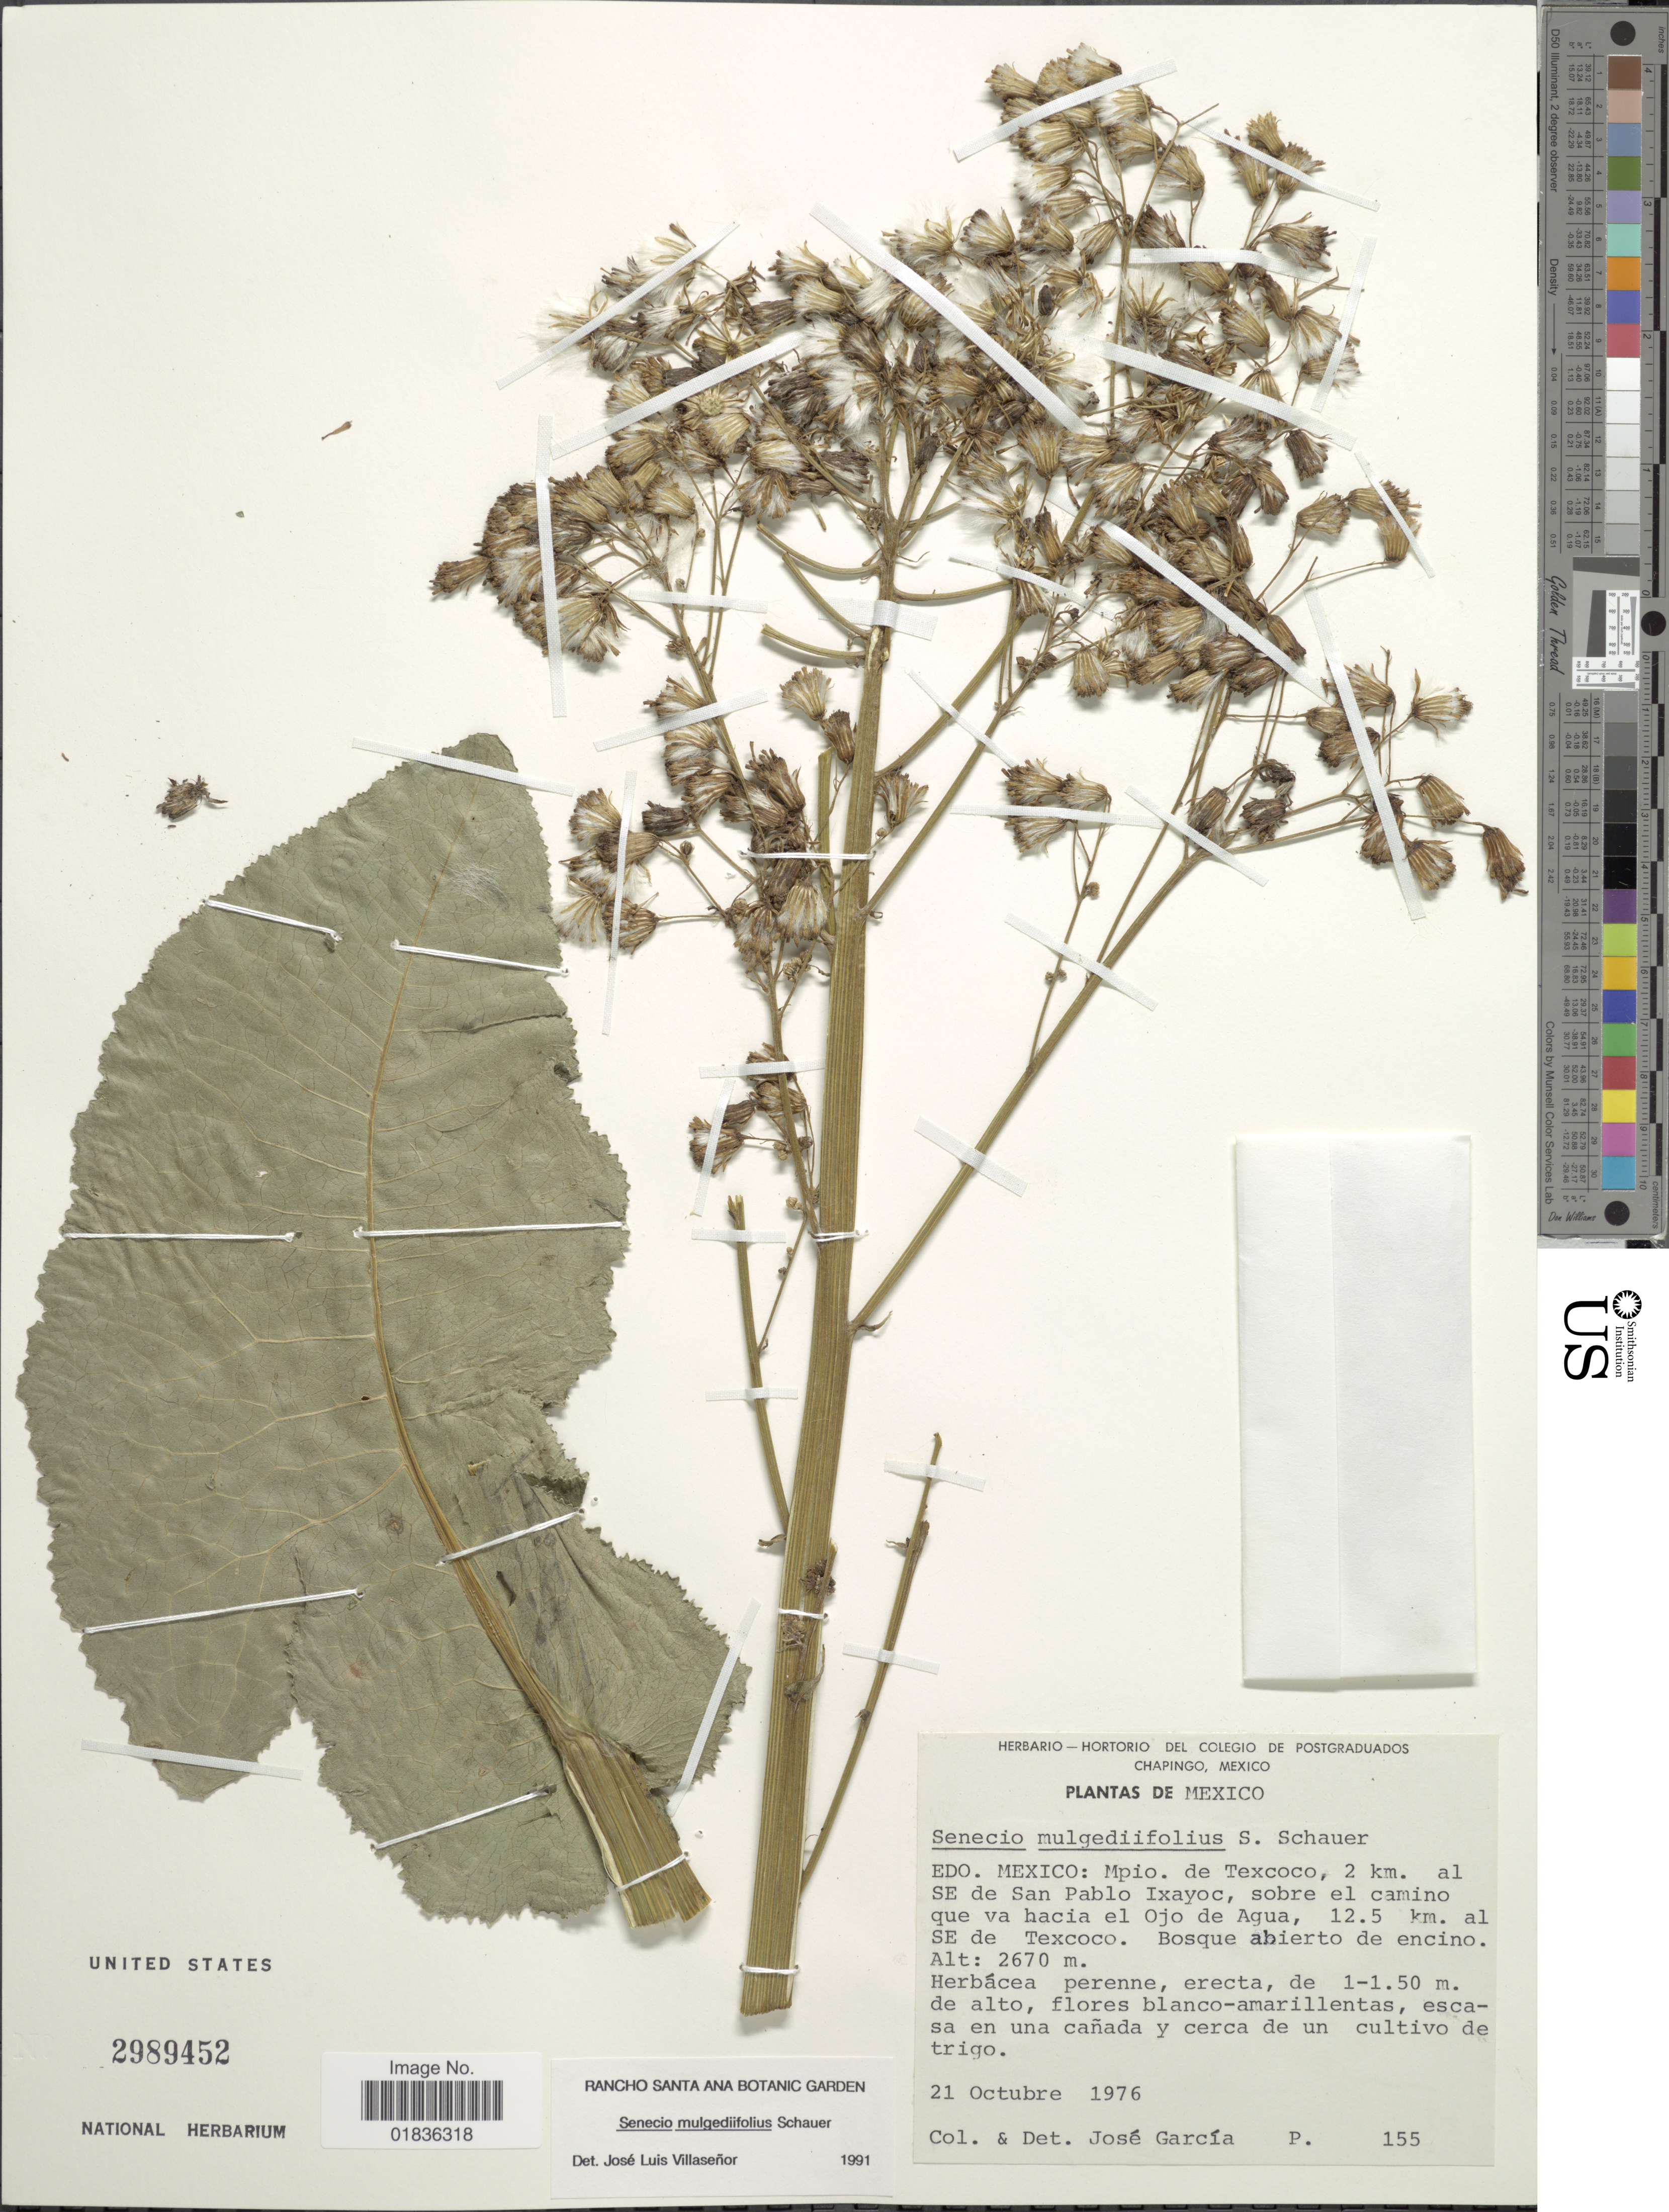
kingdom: Plantae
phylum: Tracheophyta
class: Magnoliopsida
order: Asterales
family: Asteraceae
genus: Senecio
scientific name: Senecio mulgediifolius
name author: Schauer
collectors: J. García-P.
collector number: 155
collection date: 1976-10-21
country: Mexico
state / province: México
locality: Mpio. Texcoco, 2 km. al SE de San Pablo Ixayoc, sobre el camino que va hacia el Ojo de Agua, 12.5 km. al SE de Texcoco.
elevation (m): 2670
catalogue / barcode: US 2989452